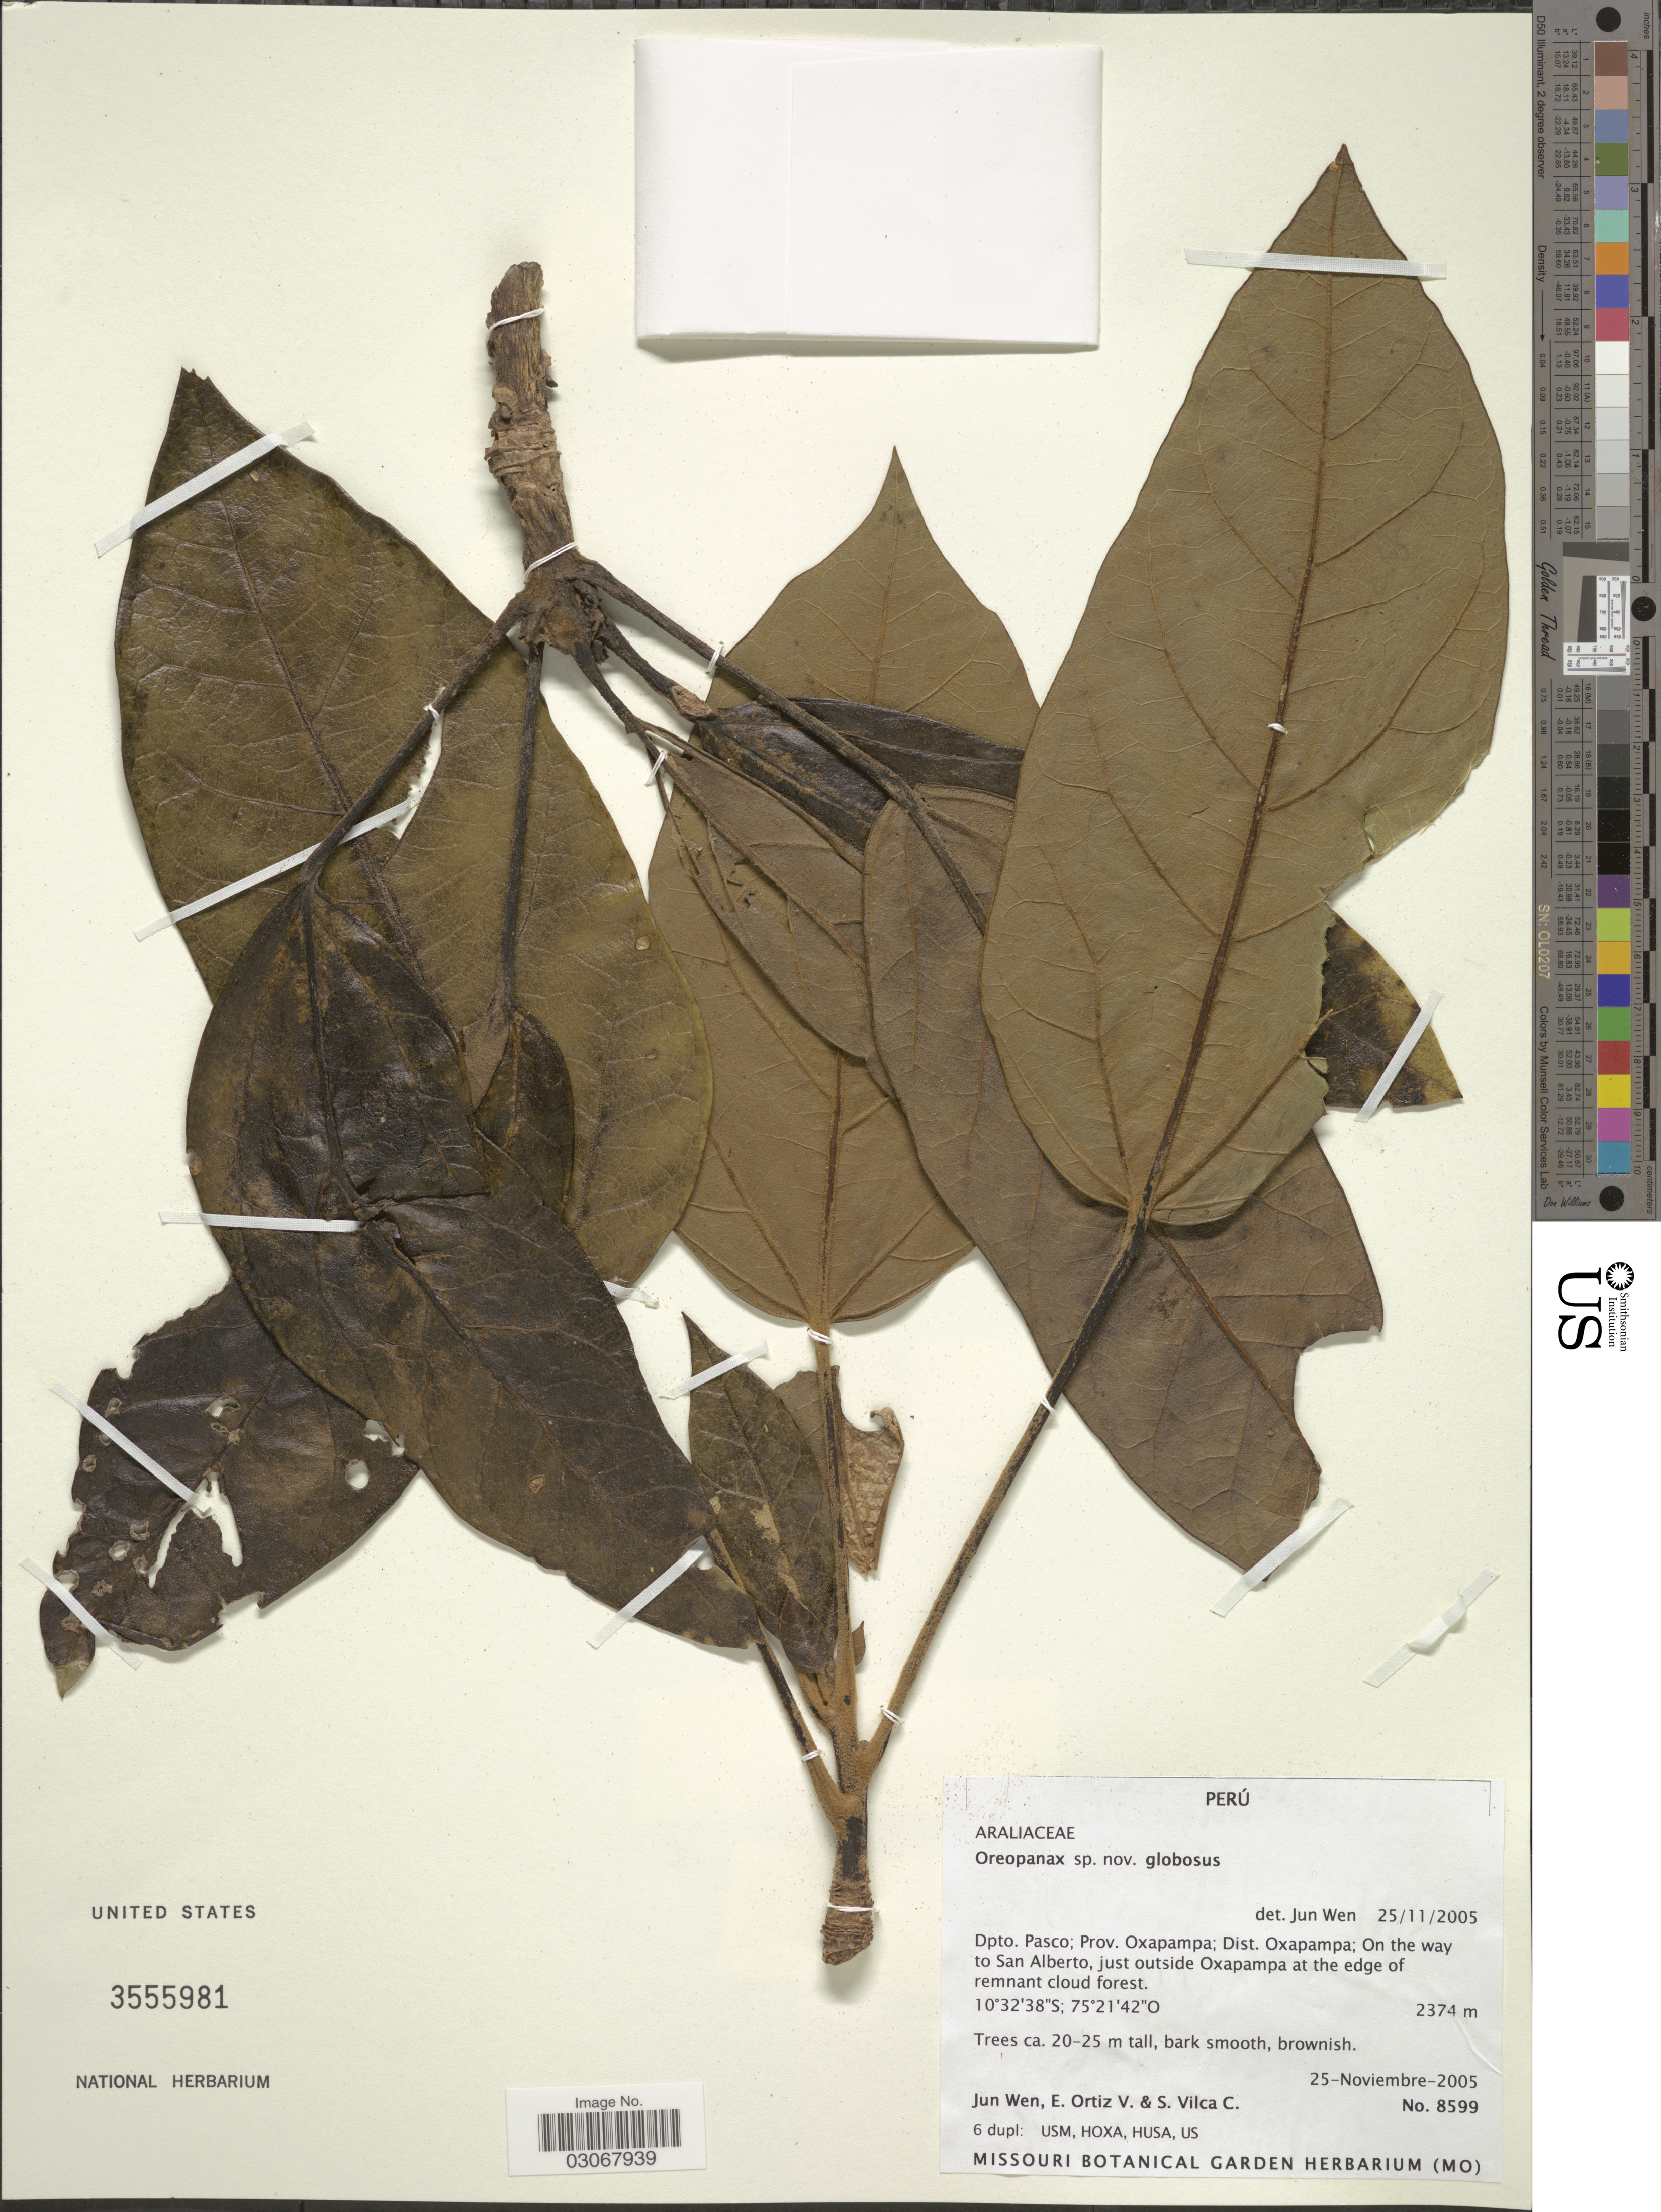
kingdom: Plantae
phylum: Tracheophyta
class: Magnoliopsida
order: Apiales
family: Araliaceae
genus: Oreopanax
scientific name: Oreopanax globosus J. Wen sp. nov. ined.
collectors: J. Wen, E. Ortiz V. & S. Vilca C.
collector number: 8599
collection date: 2005-11-25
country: Peru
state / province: Pasco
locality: Dpto. Pasco; Prov. Oxapampa; Dist. Oxapampa; On the way to San Alberto, just outside Oxapampa at the edge of remnant cloud forest.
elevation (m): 2374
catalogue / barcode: US 3555981